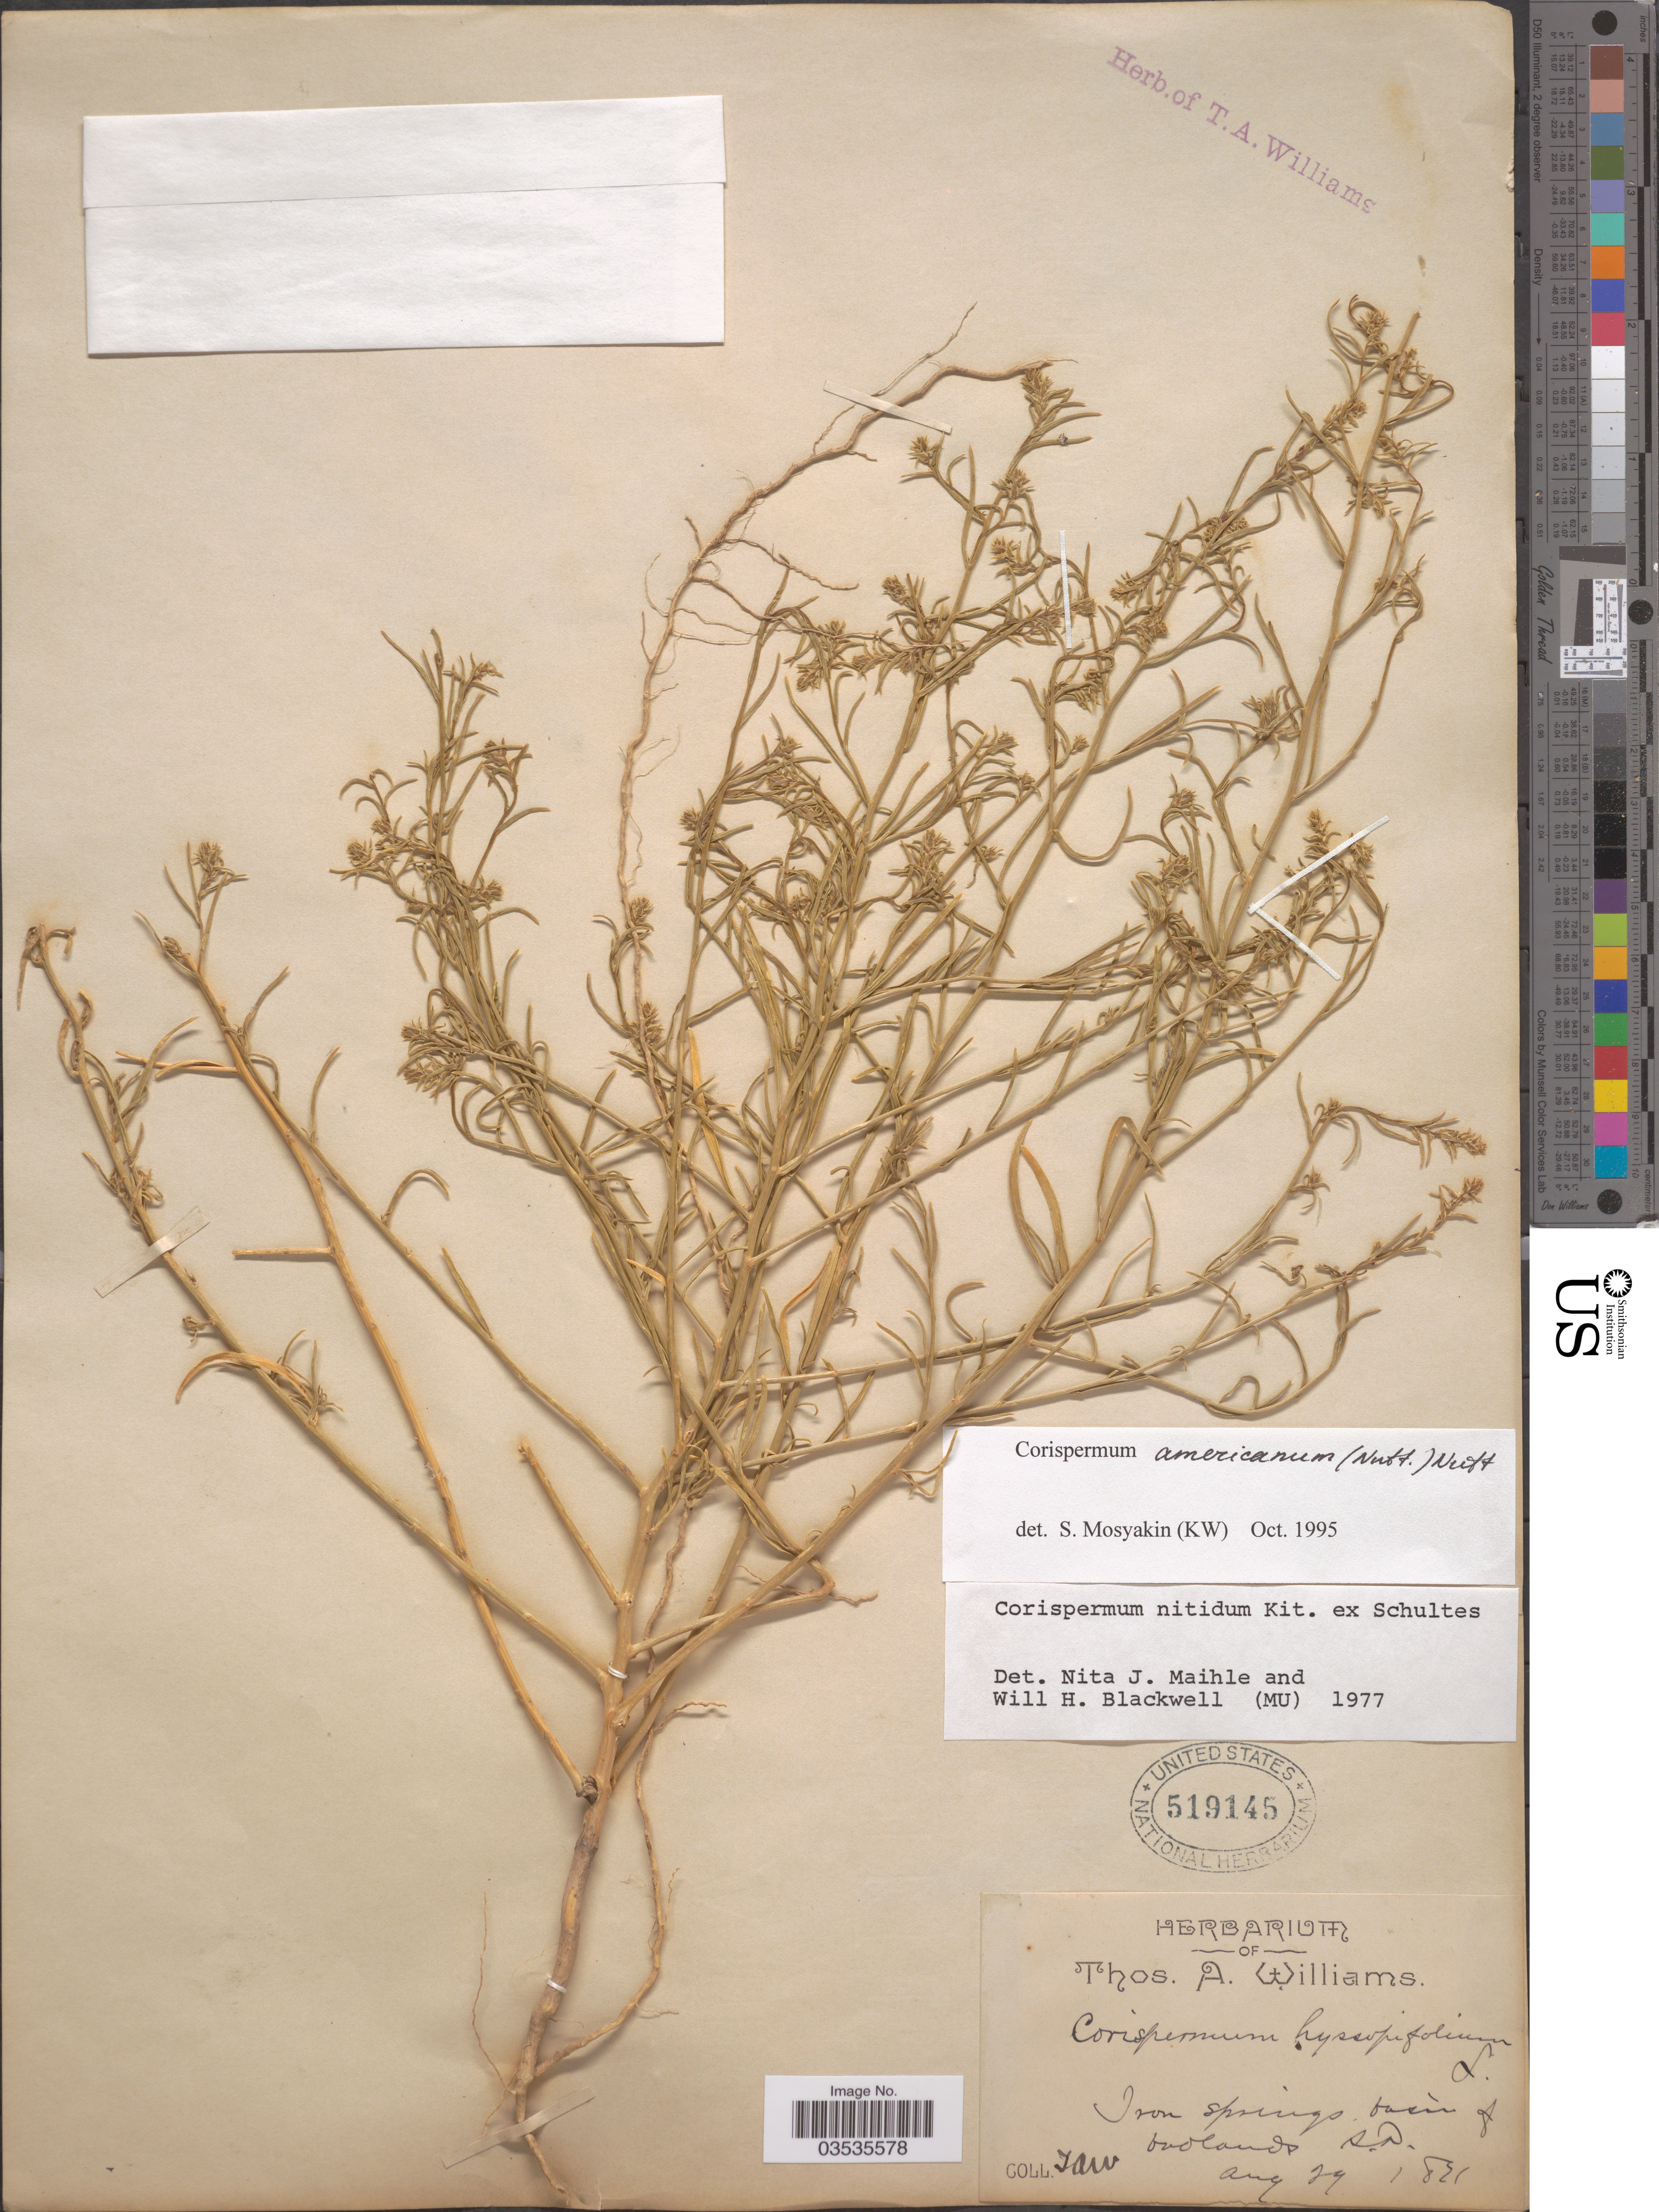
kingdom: Plantae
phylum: Tracheophyta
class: Magnoliopsida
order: Caryophyllales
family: Amaranthaceae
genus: Corispermum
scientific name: Corispermum americanum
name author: (Nutt.) Nutt.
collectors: T. A. Williams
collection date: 1891-08-29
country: United States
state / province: South Dakota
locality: Iron Springs, basin of badlands.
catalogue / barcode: US 519145